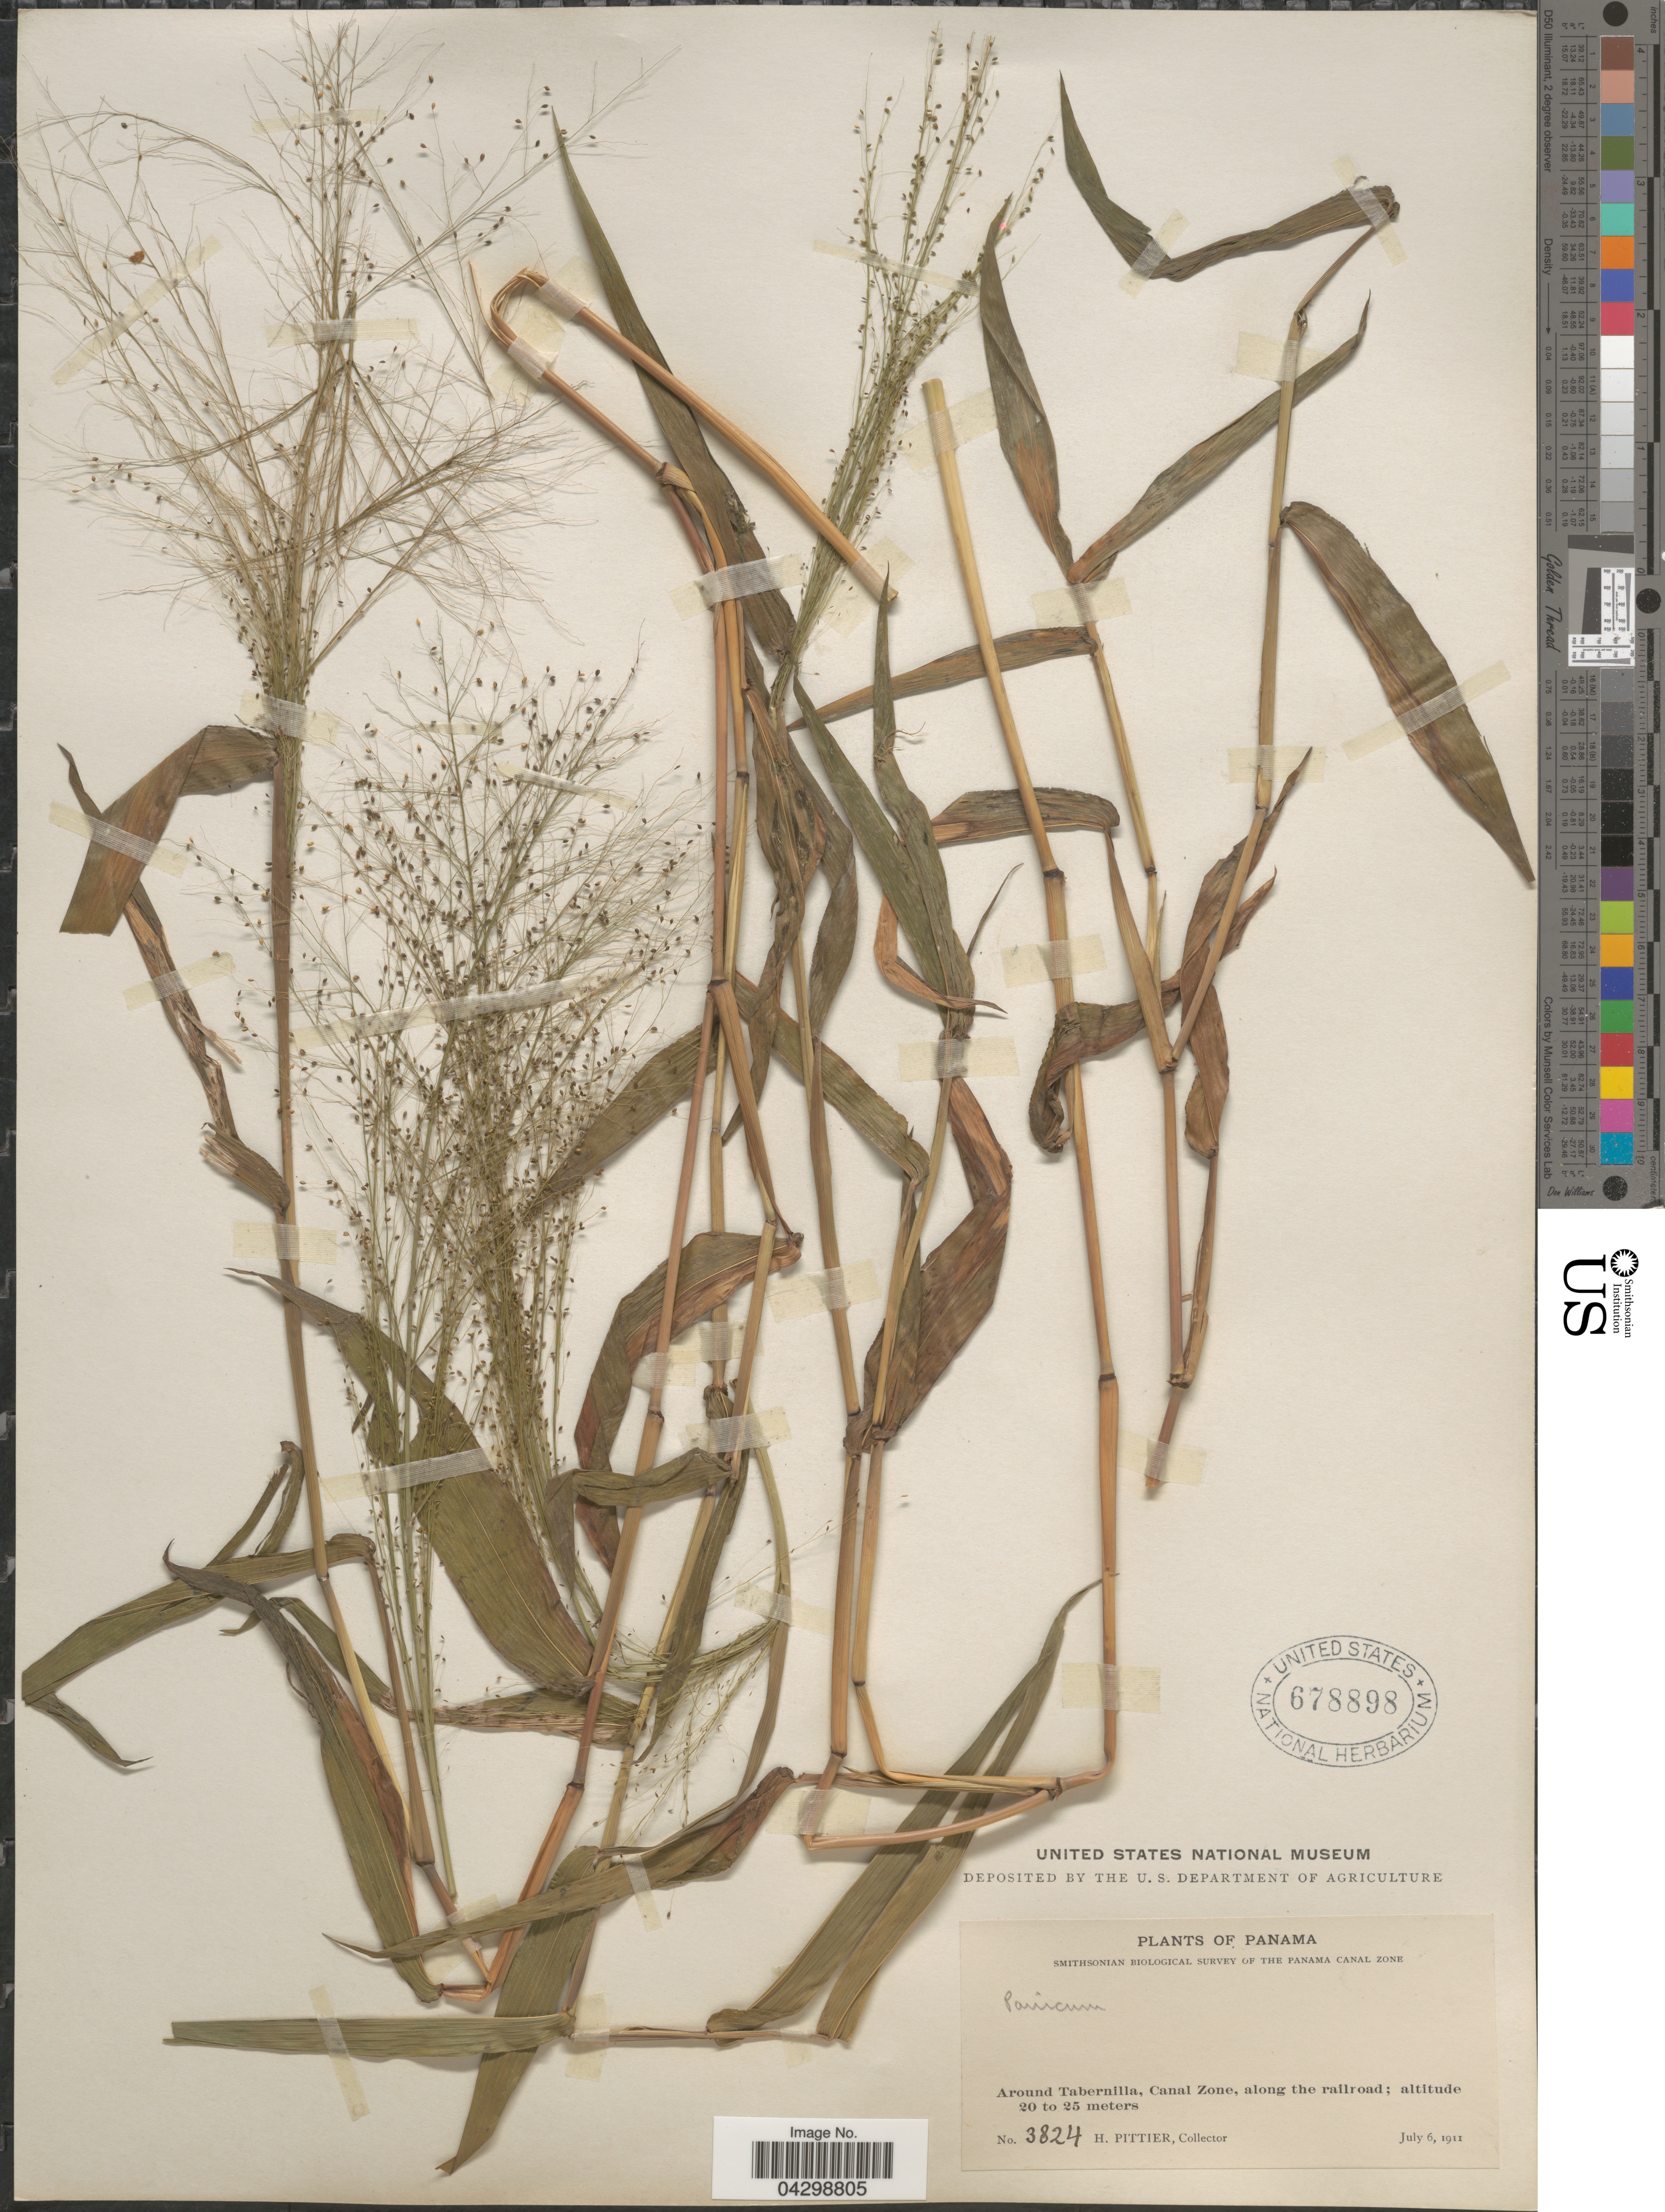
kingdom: Plantae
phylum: Tracheophyta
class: Liliopsida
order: Poales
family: Poaceae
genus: Panicum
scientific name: Panicum trichanthum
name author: Nees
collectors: H. F. Pittier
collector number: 3824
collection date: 1911-07-06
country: Panama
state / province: Colón / Panamá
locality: Smithsonian Biological Survey of the Panama Canal Zone. Around Tabernilla, Canal Zone, along the railroad.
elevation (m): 20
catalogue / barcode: US 678898